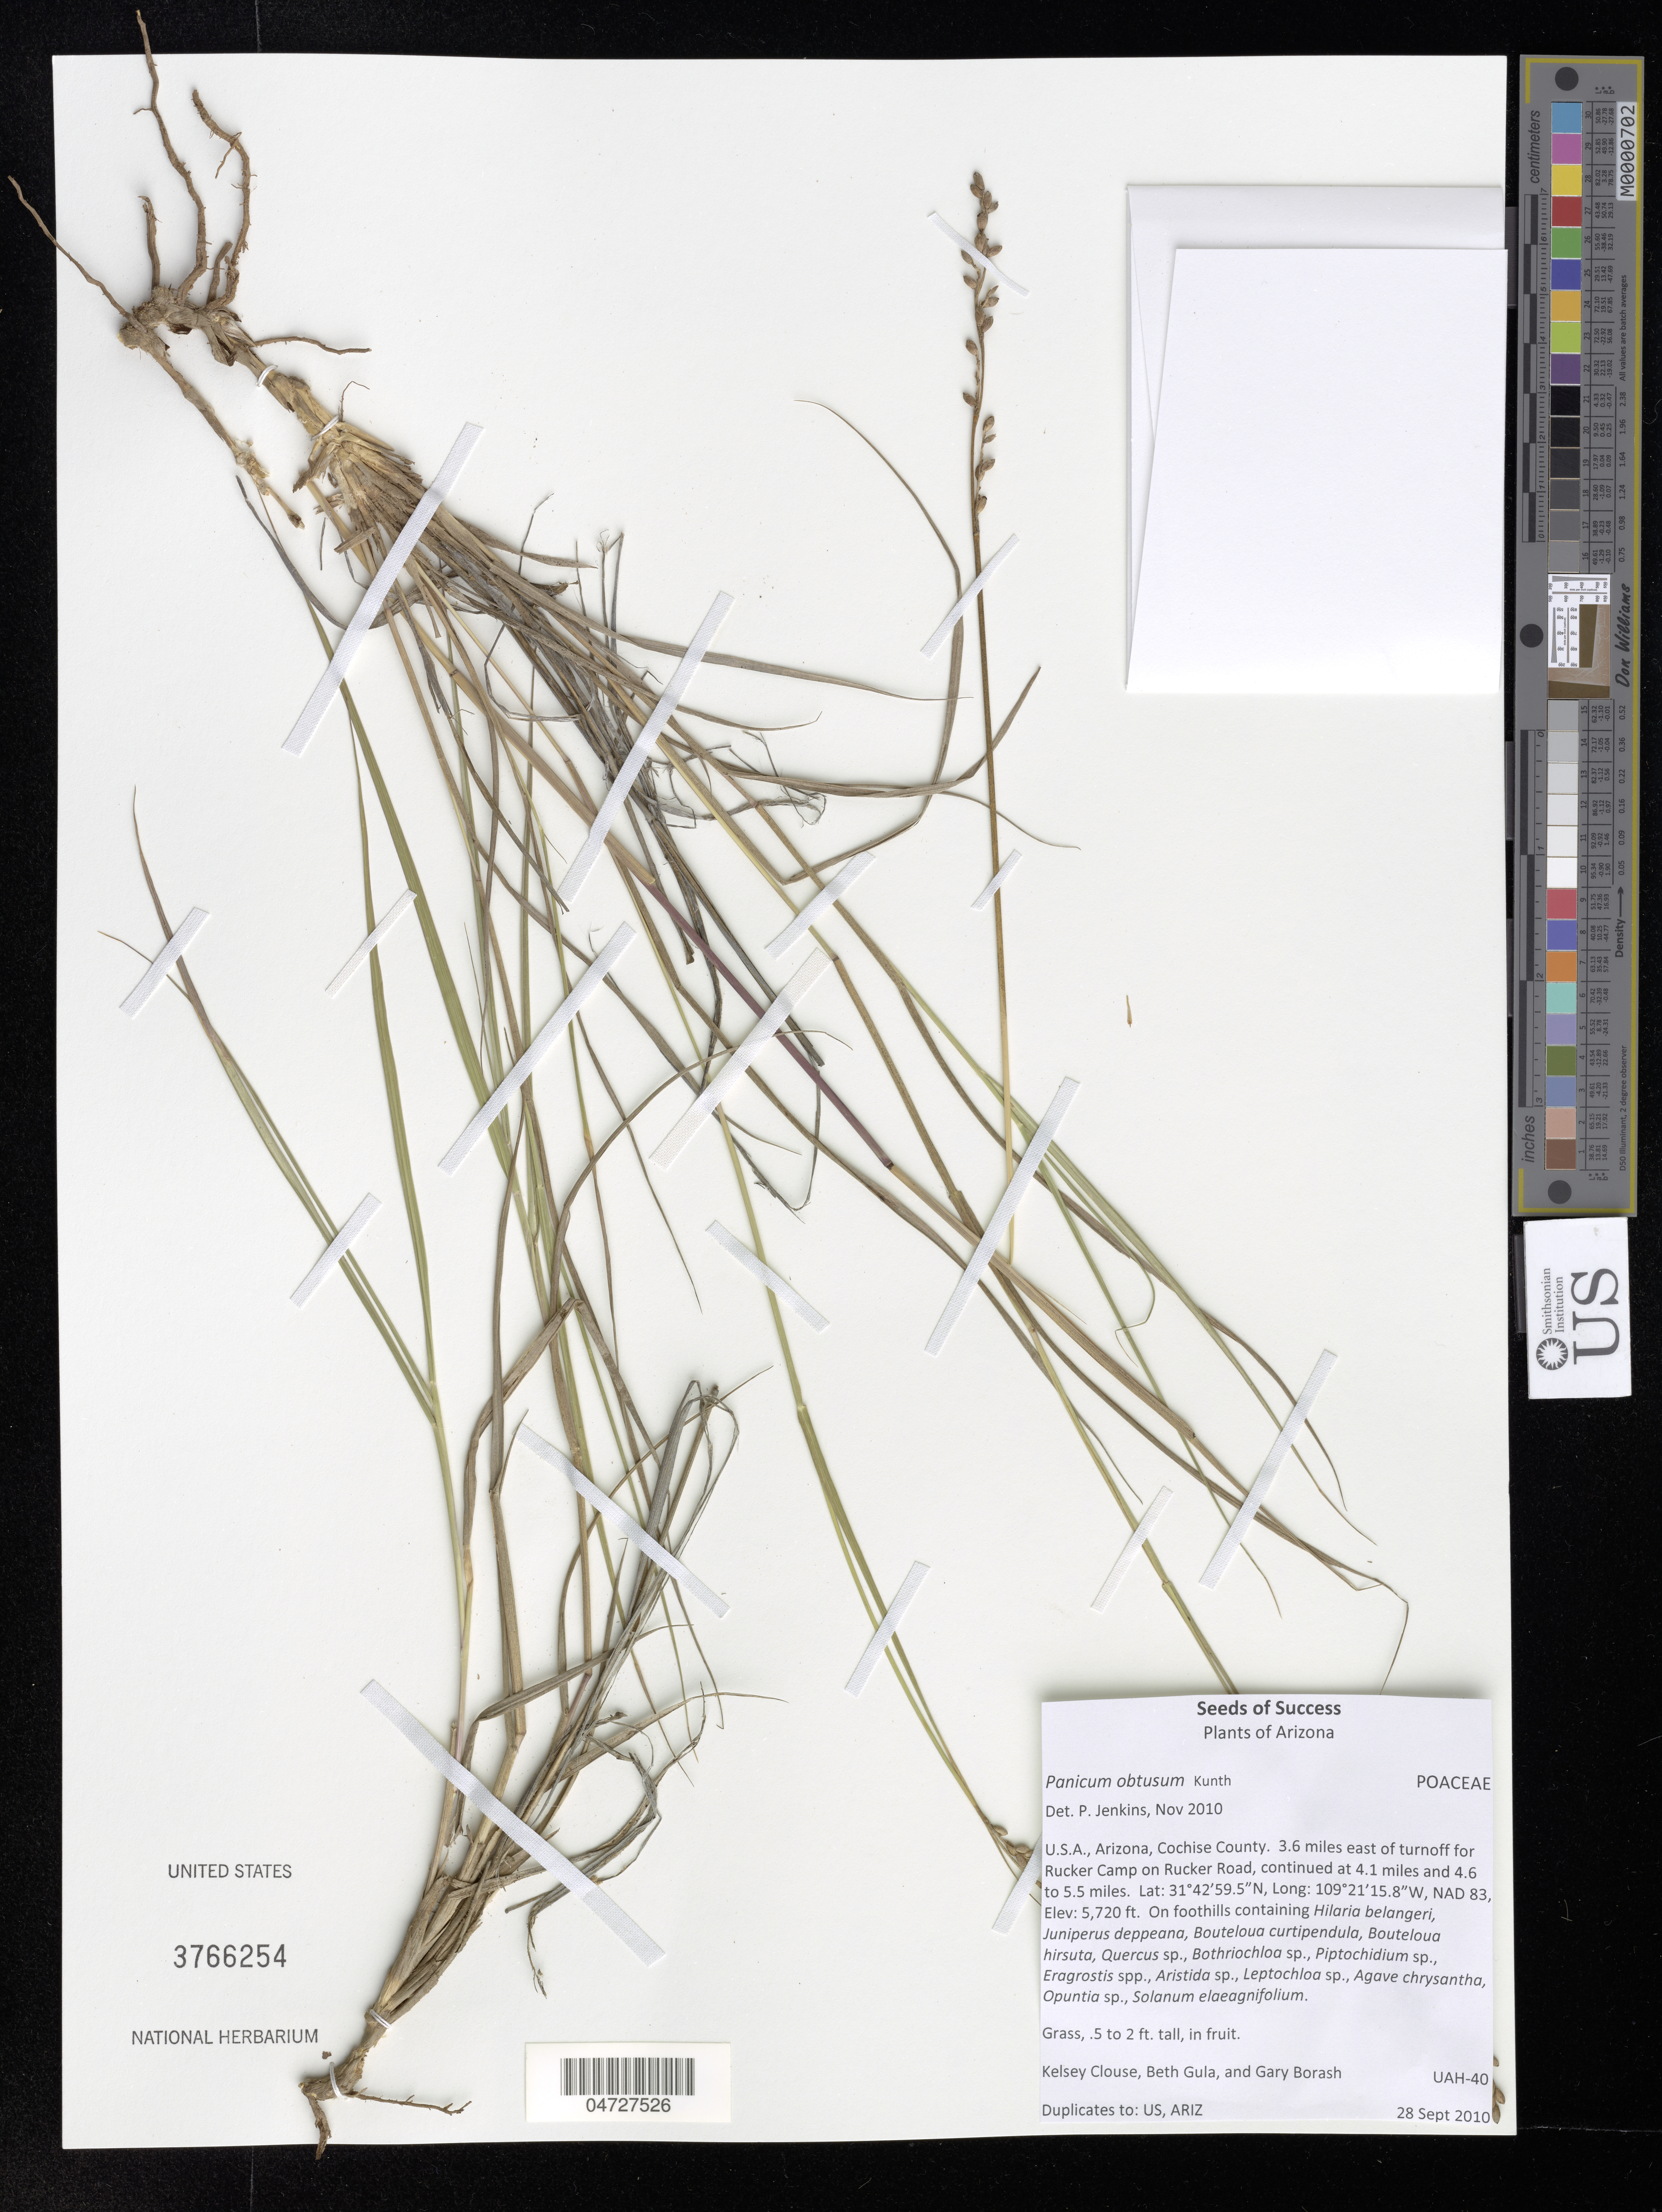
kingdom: Plantae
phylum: Tracheophyta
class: Liliopsida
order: Poales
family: Poaceae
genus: Panicum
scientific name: Panicum obtusum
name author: Kunth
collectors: K. Clouse, B. Gula & G. Borash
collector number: UAH-40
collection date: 2010-09-28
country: United States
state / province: Arizona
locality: Cochise County. 3.6 miles east of turnoff for Rucker Camp on Rucker Road, continued at 4.1 miles and 4.6 to 5.5 miles.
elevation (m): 1743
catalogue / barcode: US 3766254